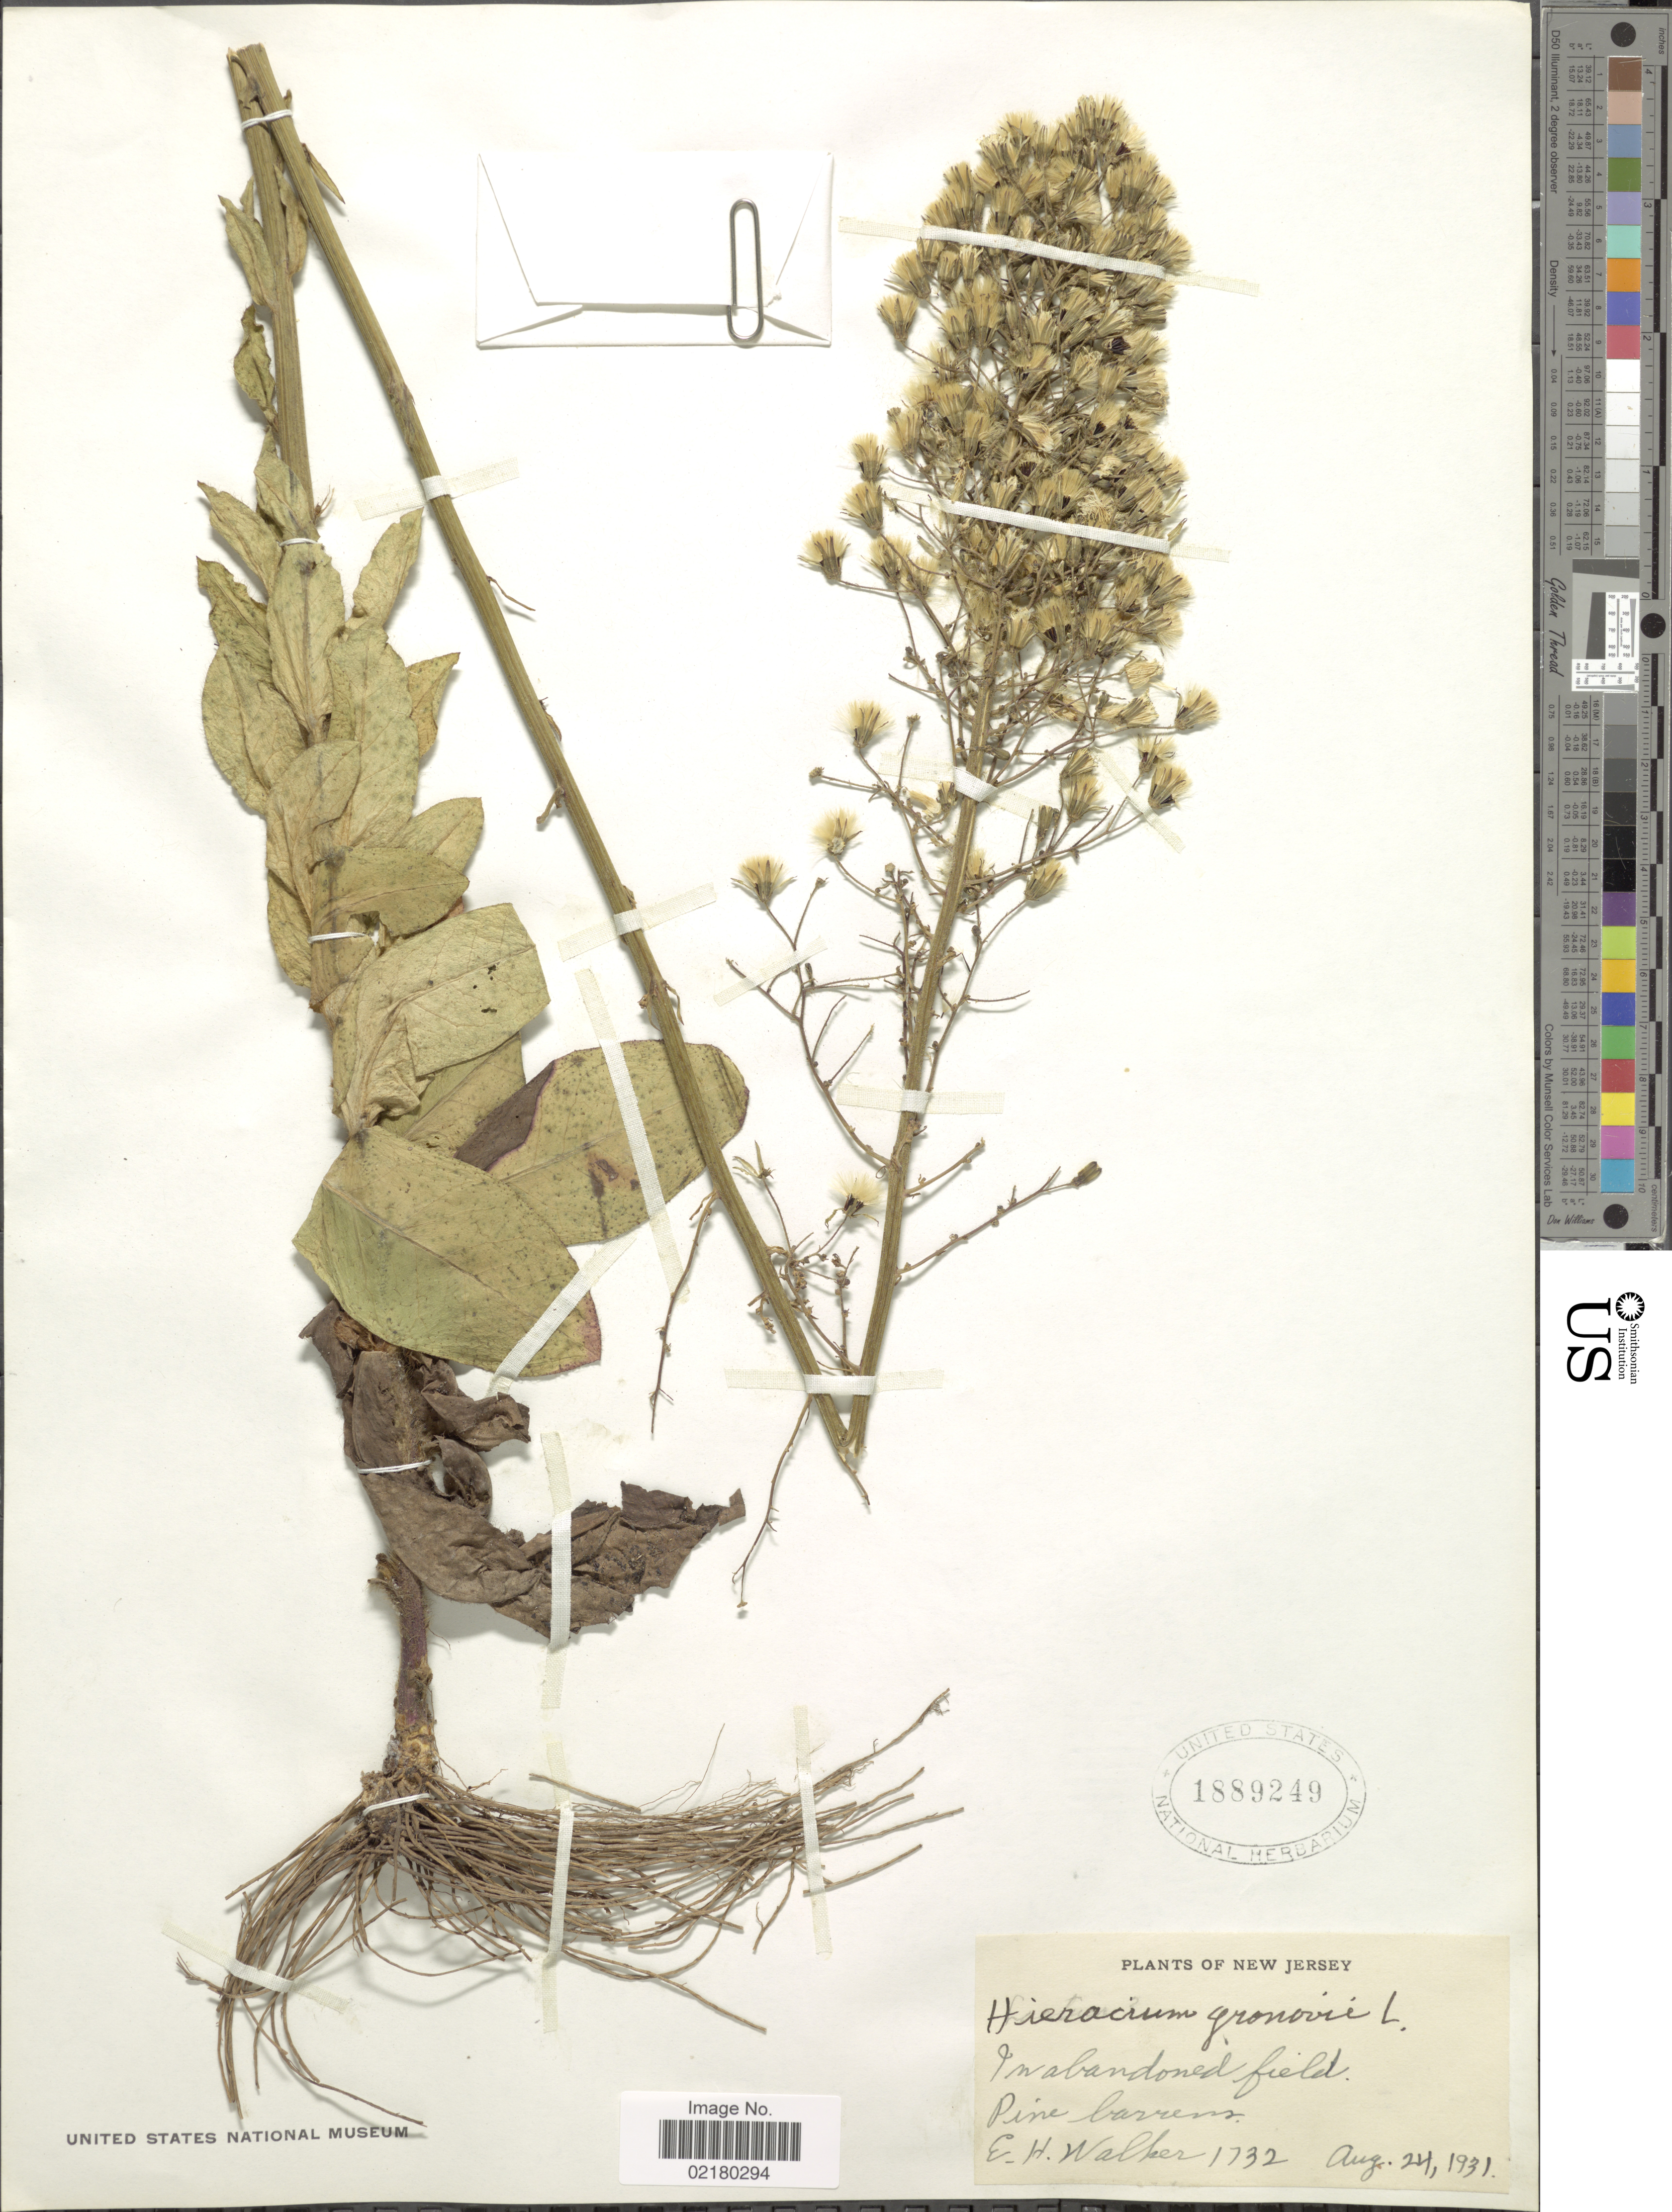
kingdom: Plantae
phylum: Tracheophyta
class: Magnoliopsida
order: Asterales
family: Asteraceae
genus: Hieracium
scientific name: Hieracium gronovii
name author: L.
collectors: E. H. Walker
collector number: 1732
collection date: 1931-08-24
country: United States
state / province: New Jersey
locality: In abandoned field, pine barrens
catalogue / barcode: US 1889249